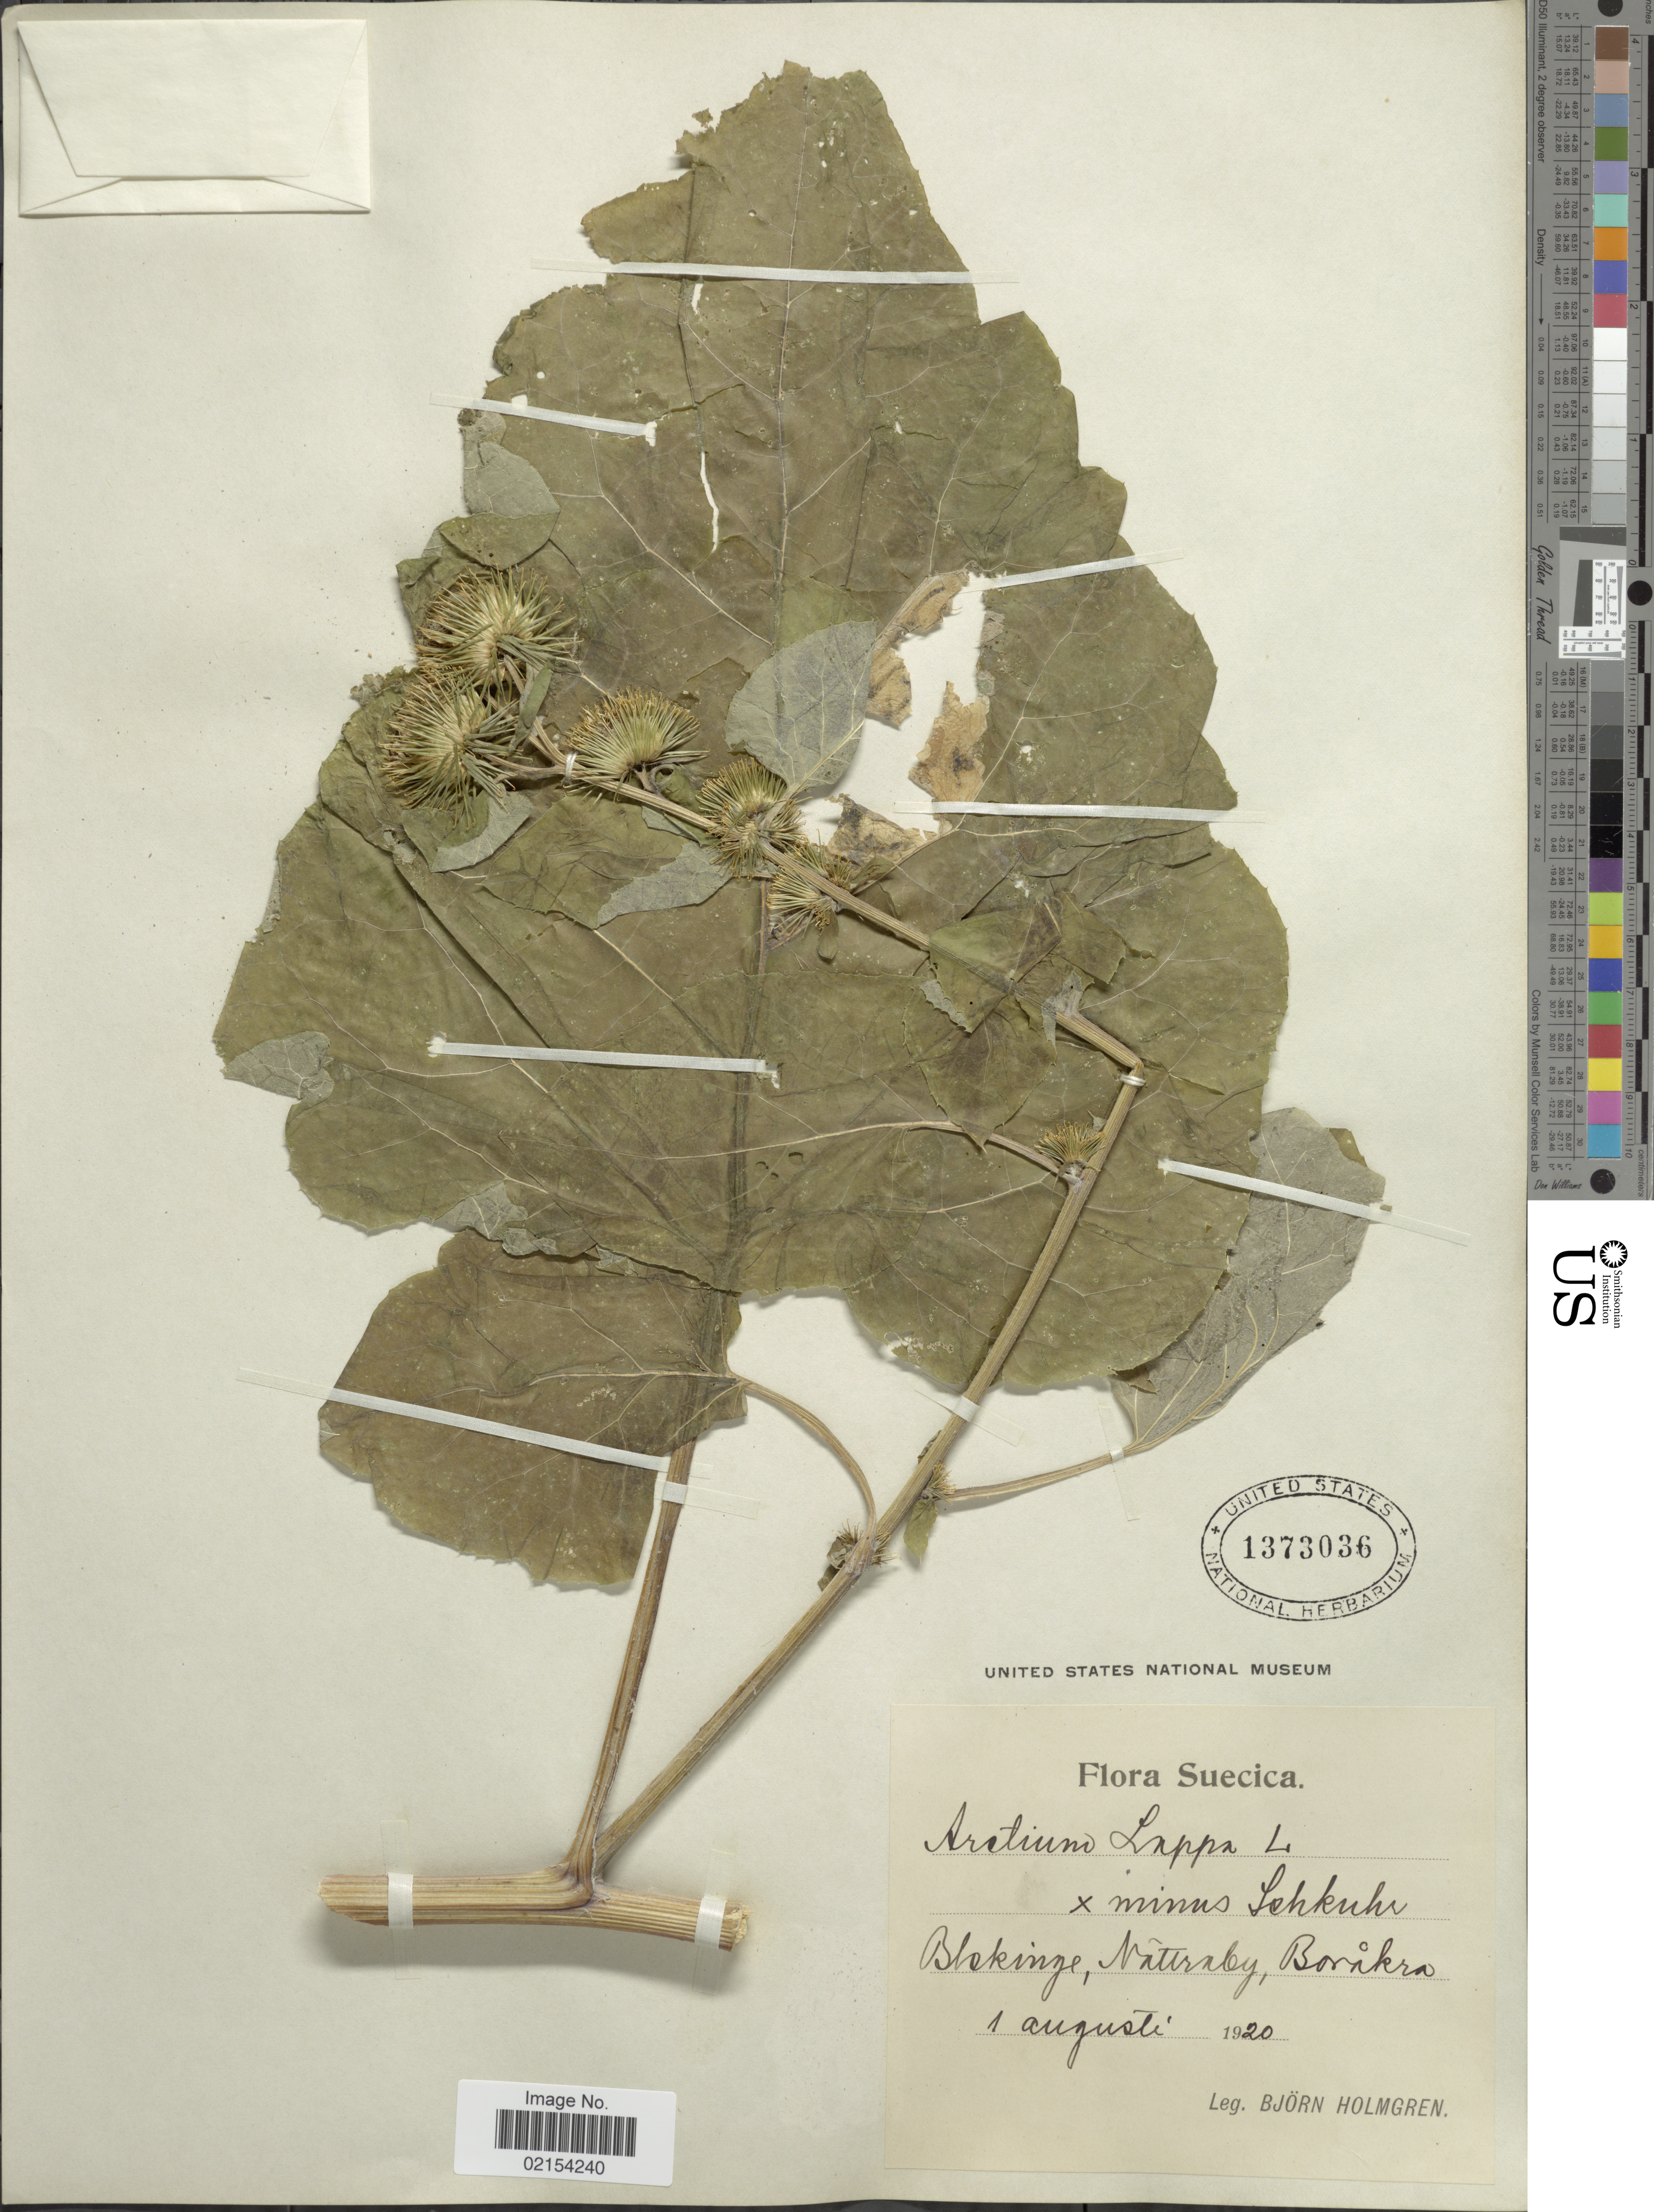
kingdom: Plantae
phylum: Tracheophyta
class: Magnoliopsida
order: Asterales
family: Asteraceae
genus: Arctium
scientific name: Arctium lappa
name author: L.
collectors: B. Holmgren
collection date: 1920-08-01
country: Sweden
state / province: Blekinge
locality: Nättraby, Borakra. Suecica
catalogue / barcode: US 1373036